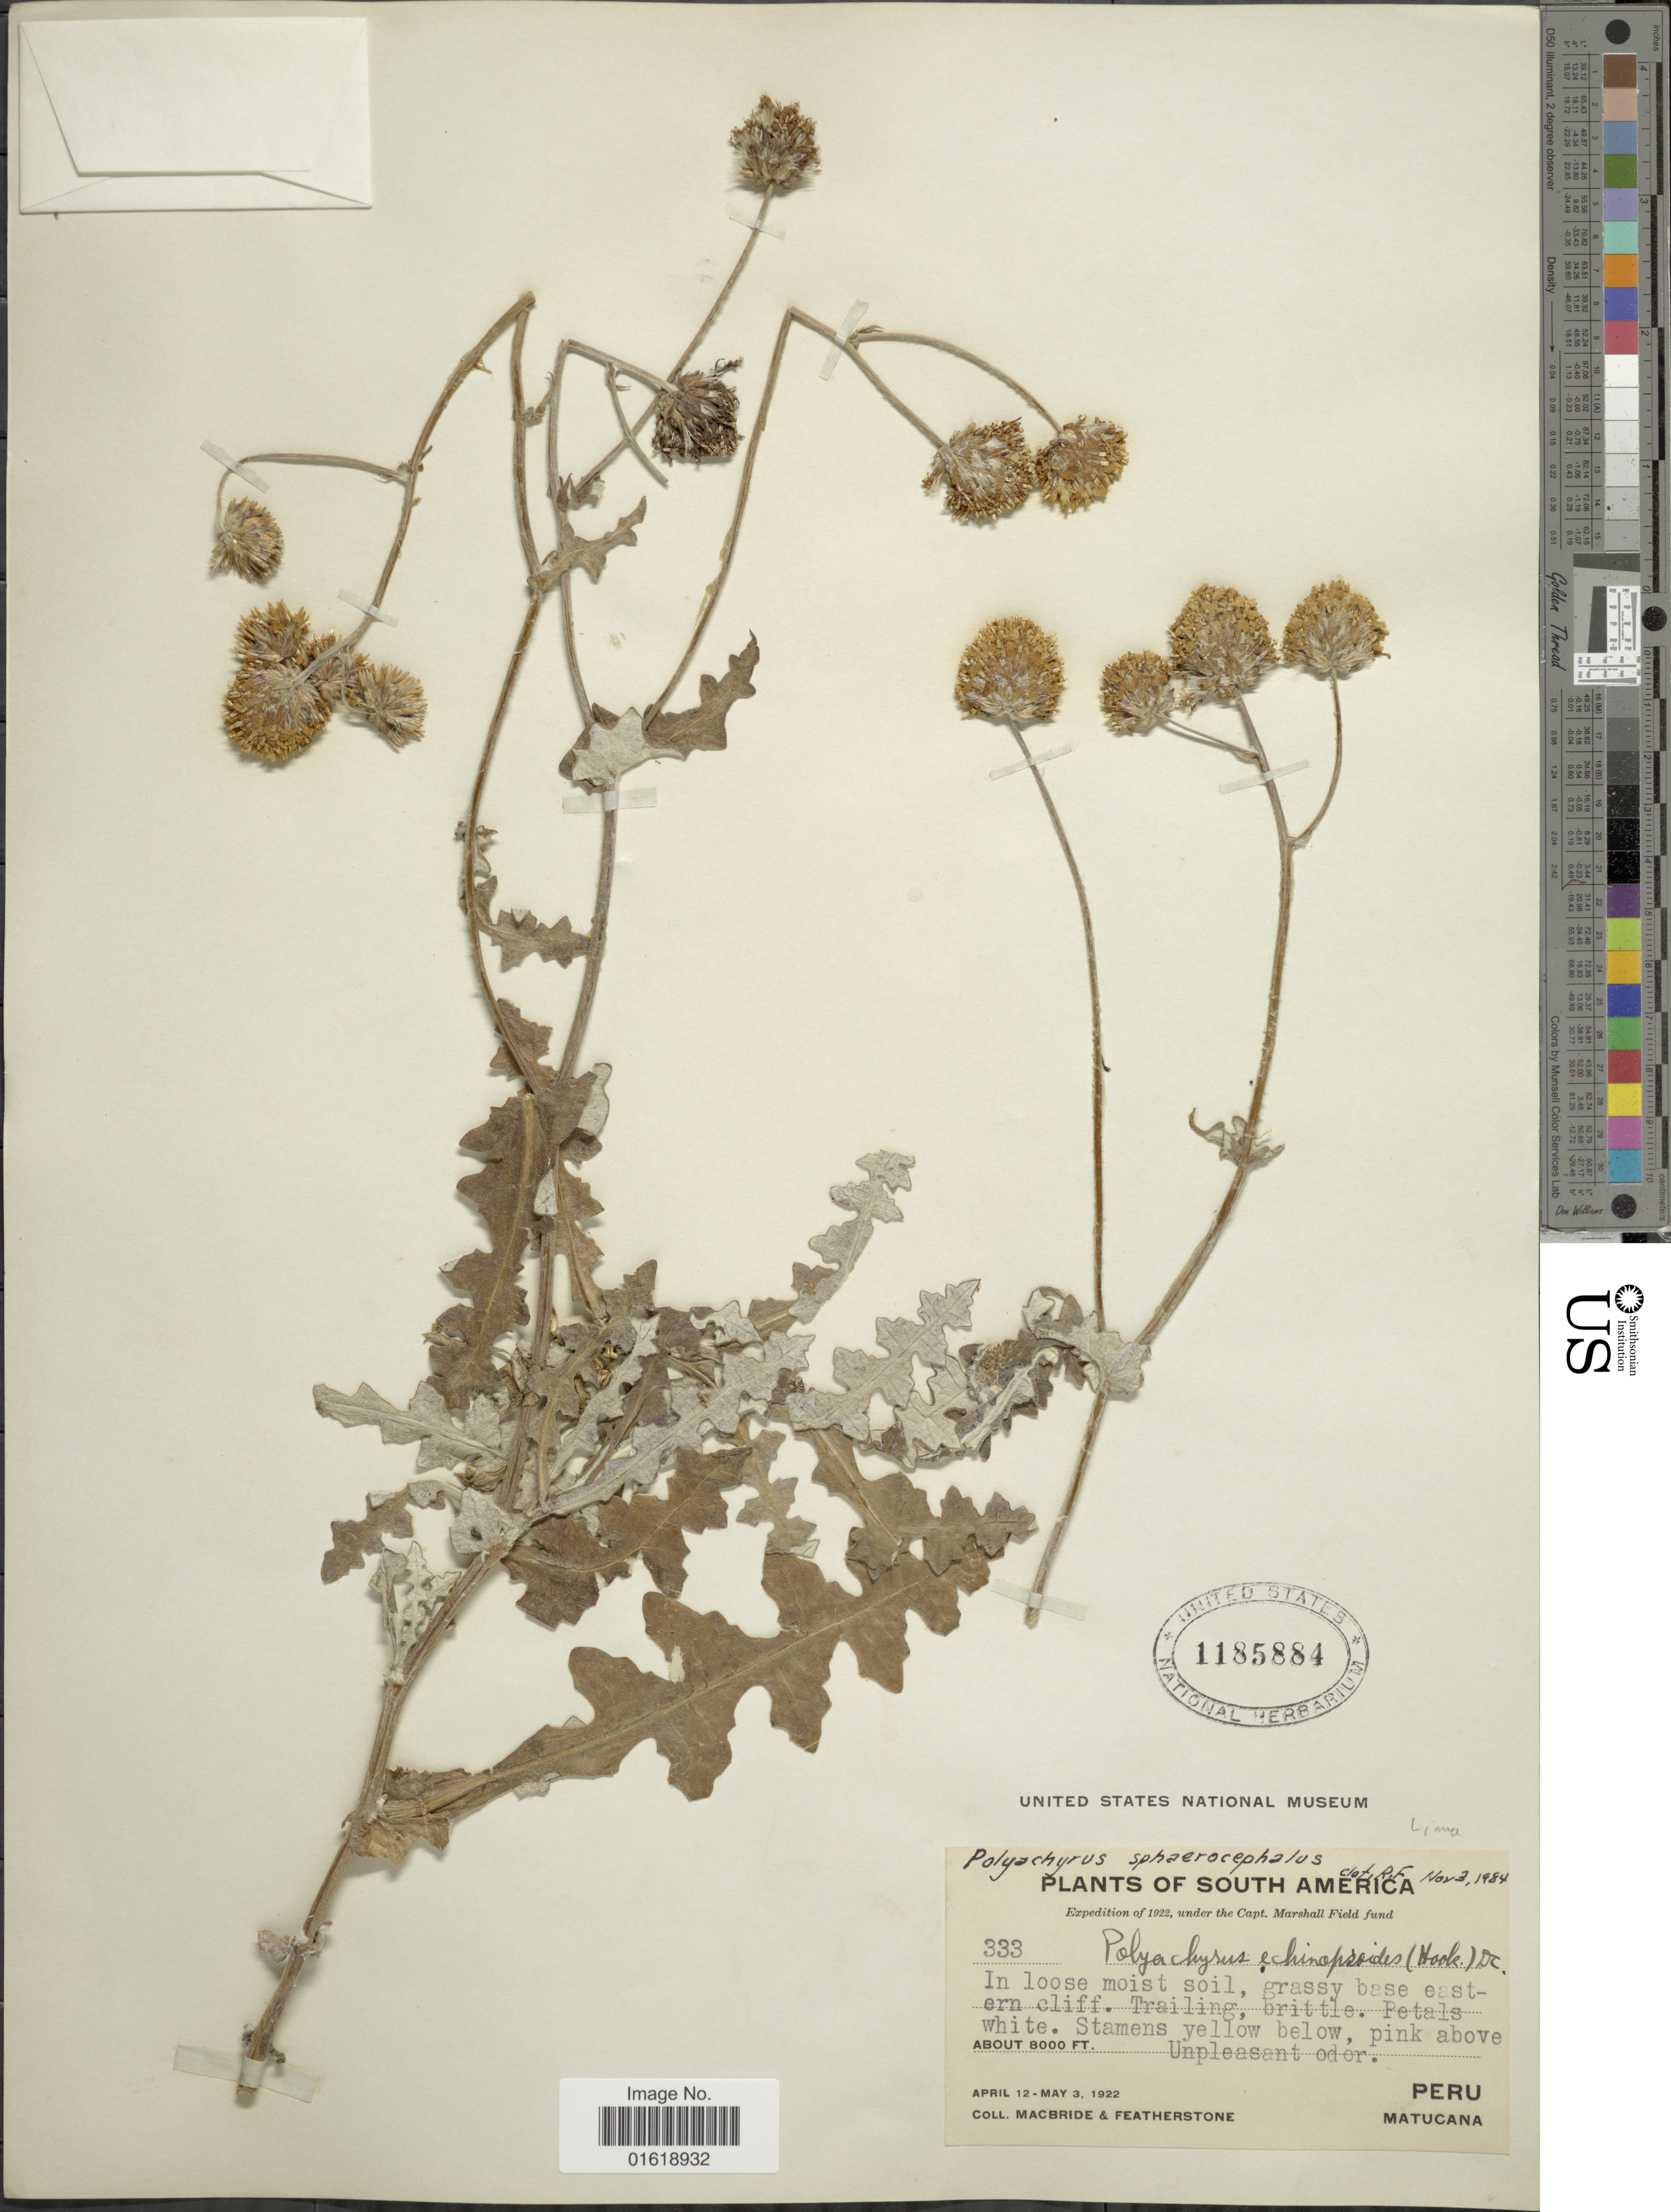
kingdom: Plantae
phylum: Tracheophyta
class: Magnoliopsida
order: Asterales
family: Asteraceae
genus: Polyachyrus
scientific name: Polyachyrus sphaerocephalus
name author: D. Don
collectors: Macbride, -- & -. Featherstone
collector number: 333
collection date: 1922-04-12/1922-05-03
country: Peru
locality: Matucana.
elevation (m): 2438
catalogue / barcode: US 1185884